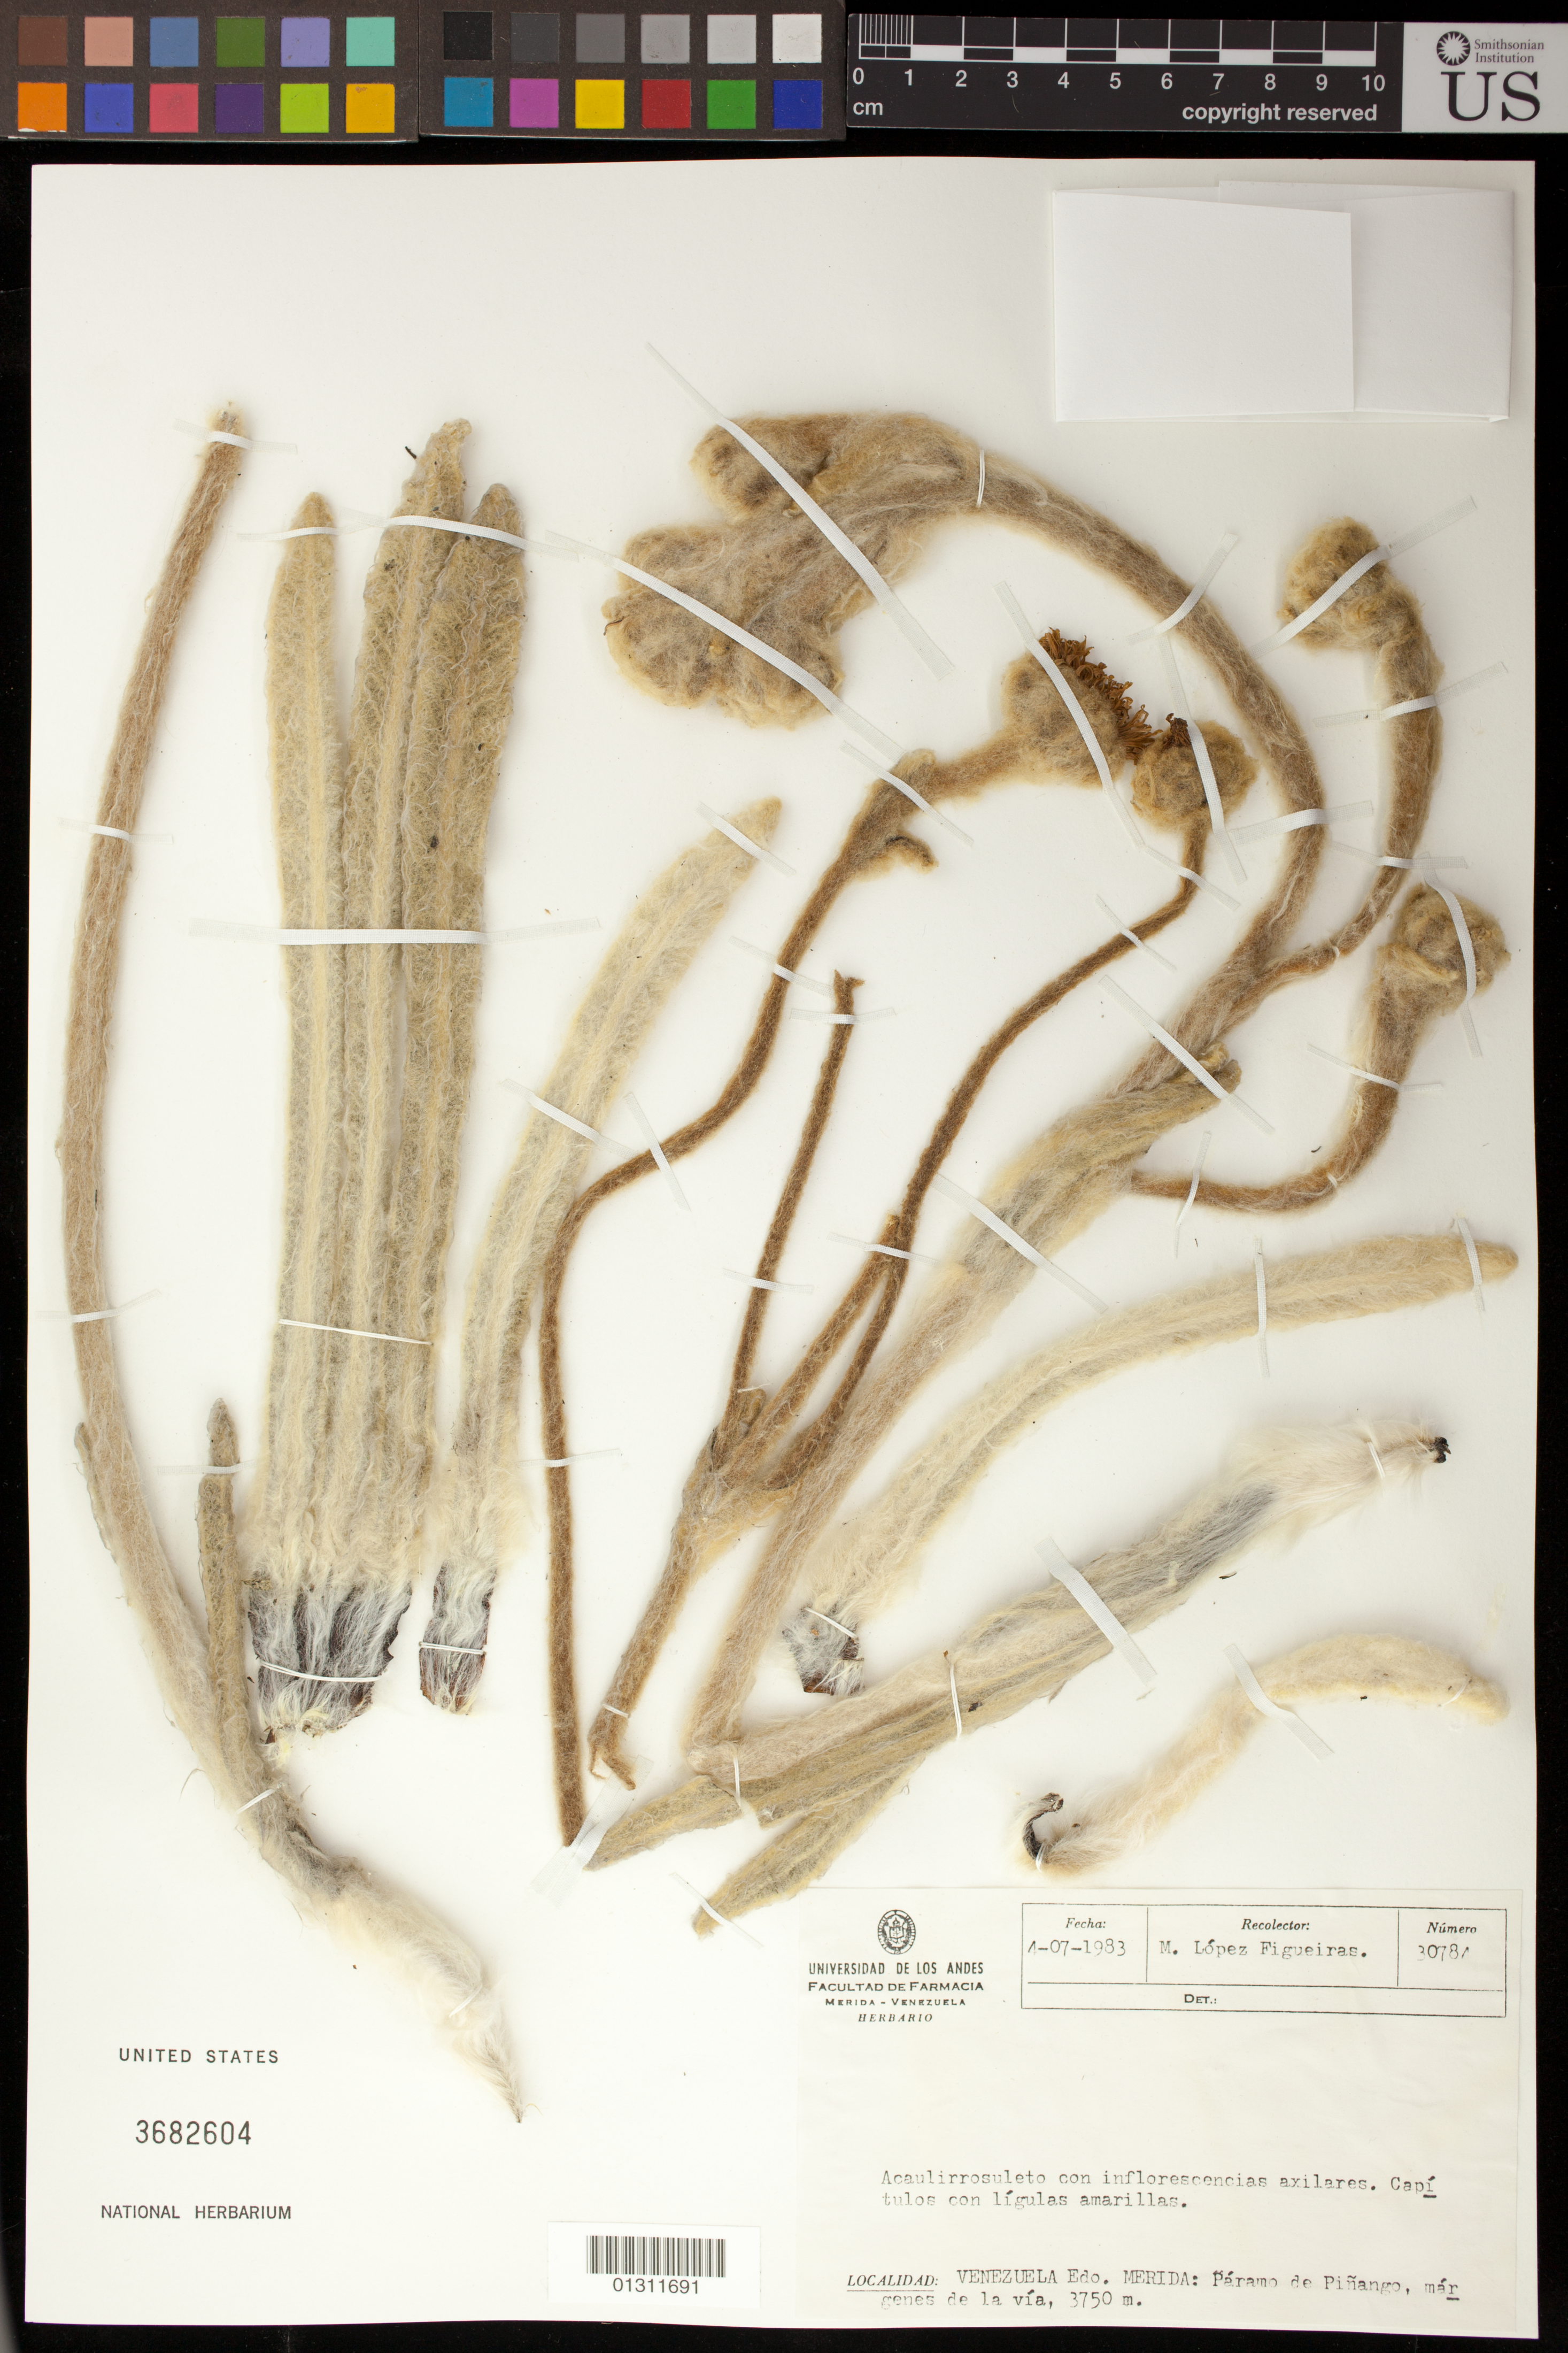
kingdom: Plantae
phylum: Tracheophyta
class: Magnoliopsida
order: Asterales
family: Asteraceae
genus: Espeletia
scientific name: Espeletia schultzii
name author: Wedd.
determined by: Robinson, Harold E., (US)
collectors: M. López Figueiras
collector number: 30784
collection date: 1983-07-04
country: Venezuela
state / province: Mérida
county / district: Rangel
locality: Páramo de Piñango. Páramo de Piñango, márgenes de la vía.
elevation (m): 3750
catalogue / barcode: US 3682604